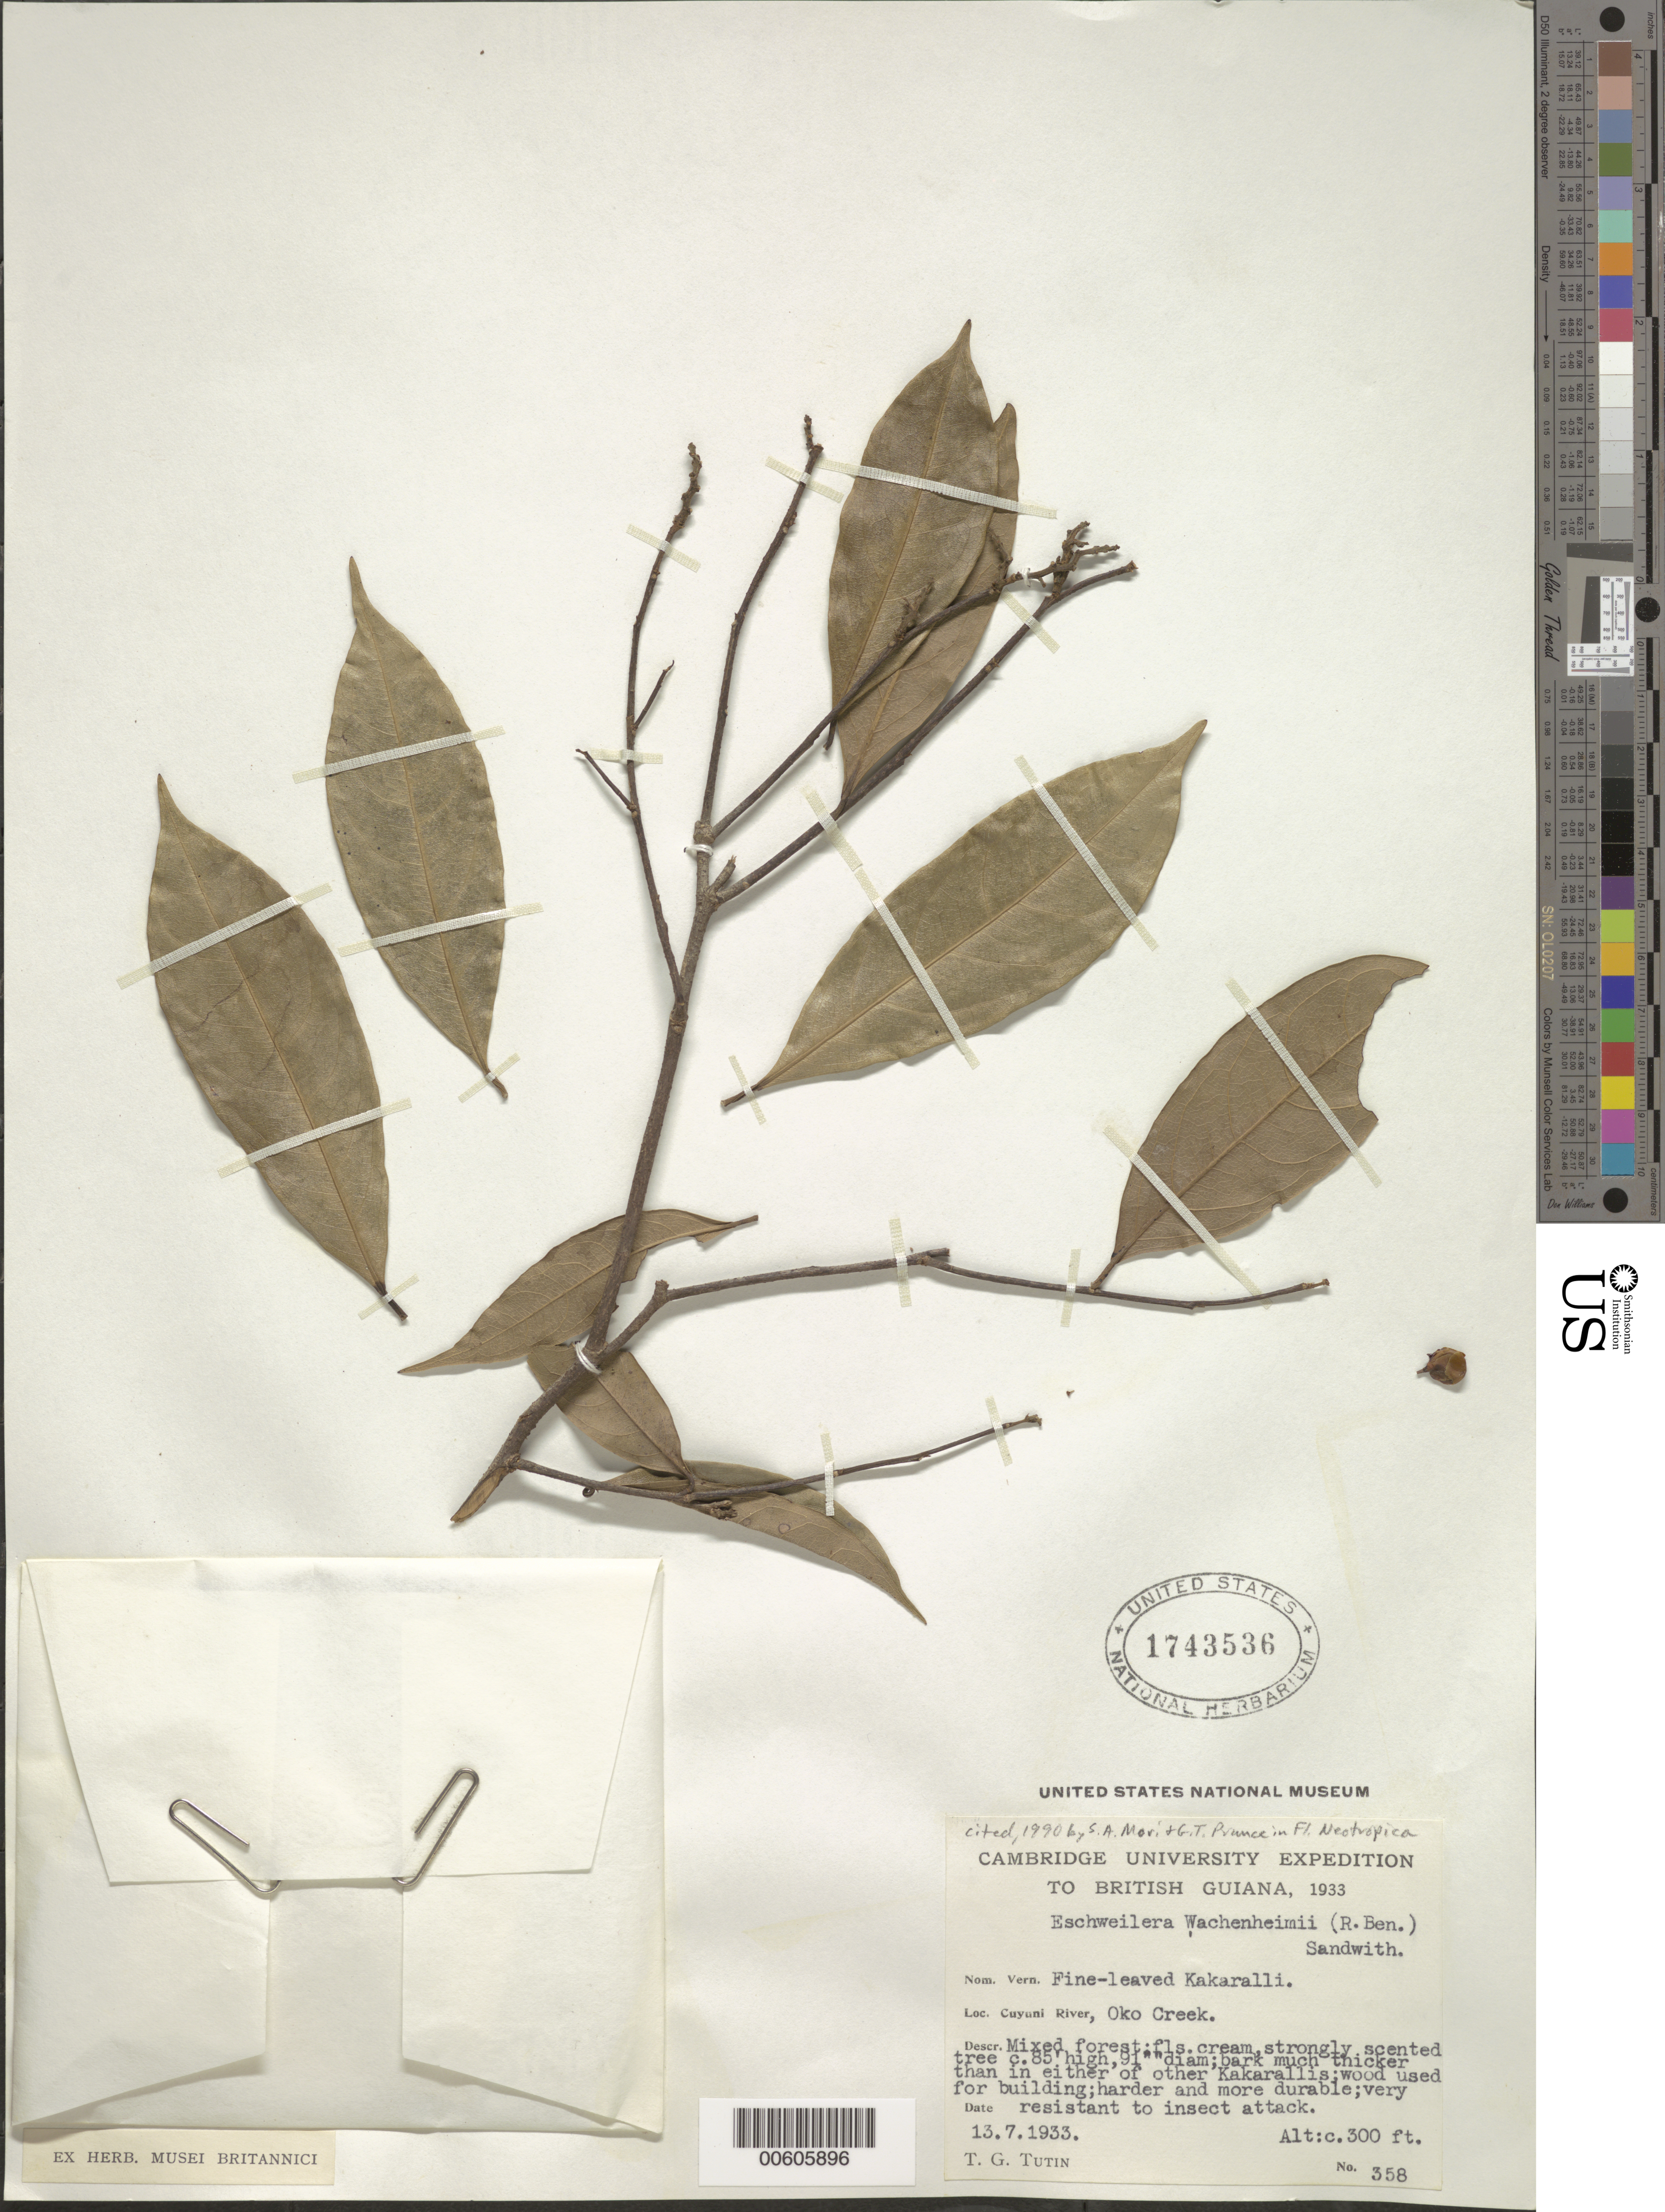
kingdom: Plantae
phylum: Tracheophyta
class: Magnoliopsida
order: Ericales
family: Lecythidaceae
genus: Eschweilera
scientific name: Eschweilera wachenheimii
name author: (Benoist) Sandwith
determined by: Mori, Scott A.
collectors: T. G. Tutin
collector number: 358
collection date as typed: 13-Jul-33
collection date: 1933-07-13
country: Guyana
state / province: Cuyuni-Mazaruni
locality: Oko Creek, Cuyuni R.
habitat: Mixed forest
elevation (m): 91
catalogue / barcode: US 1743536